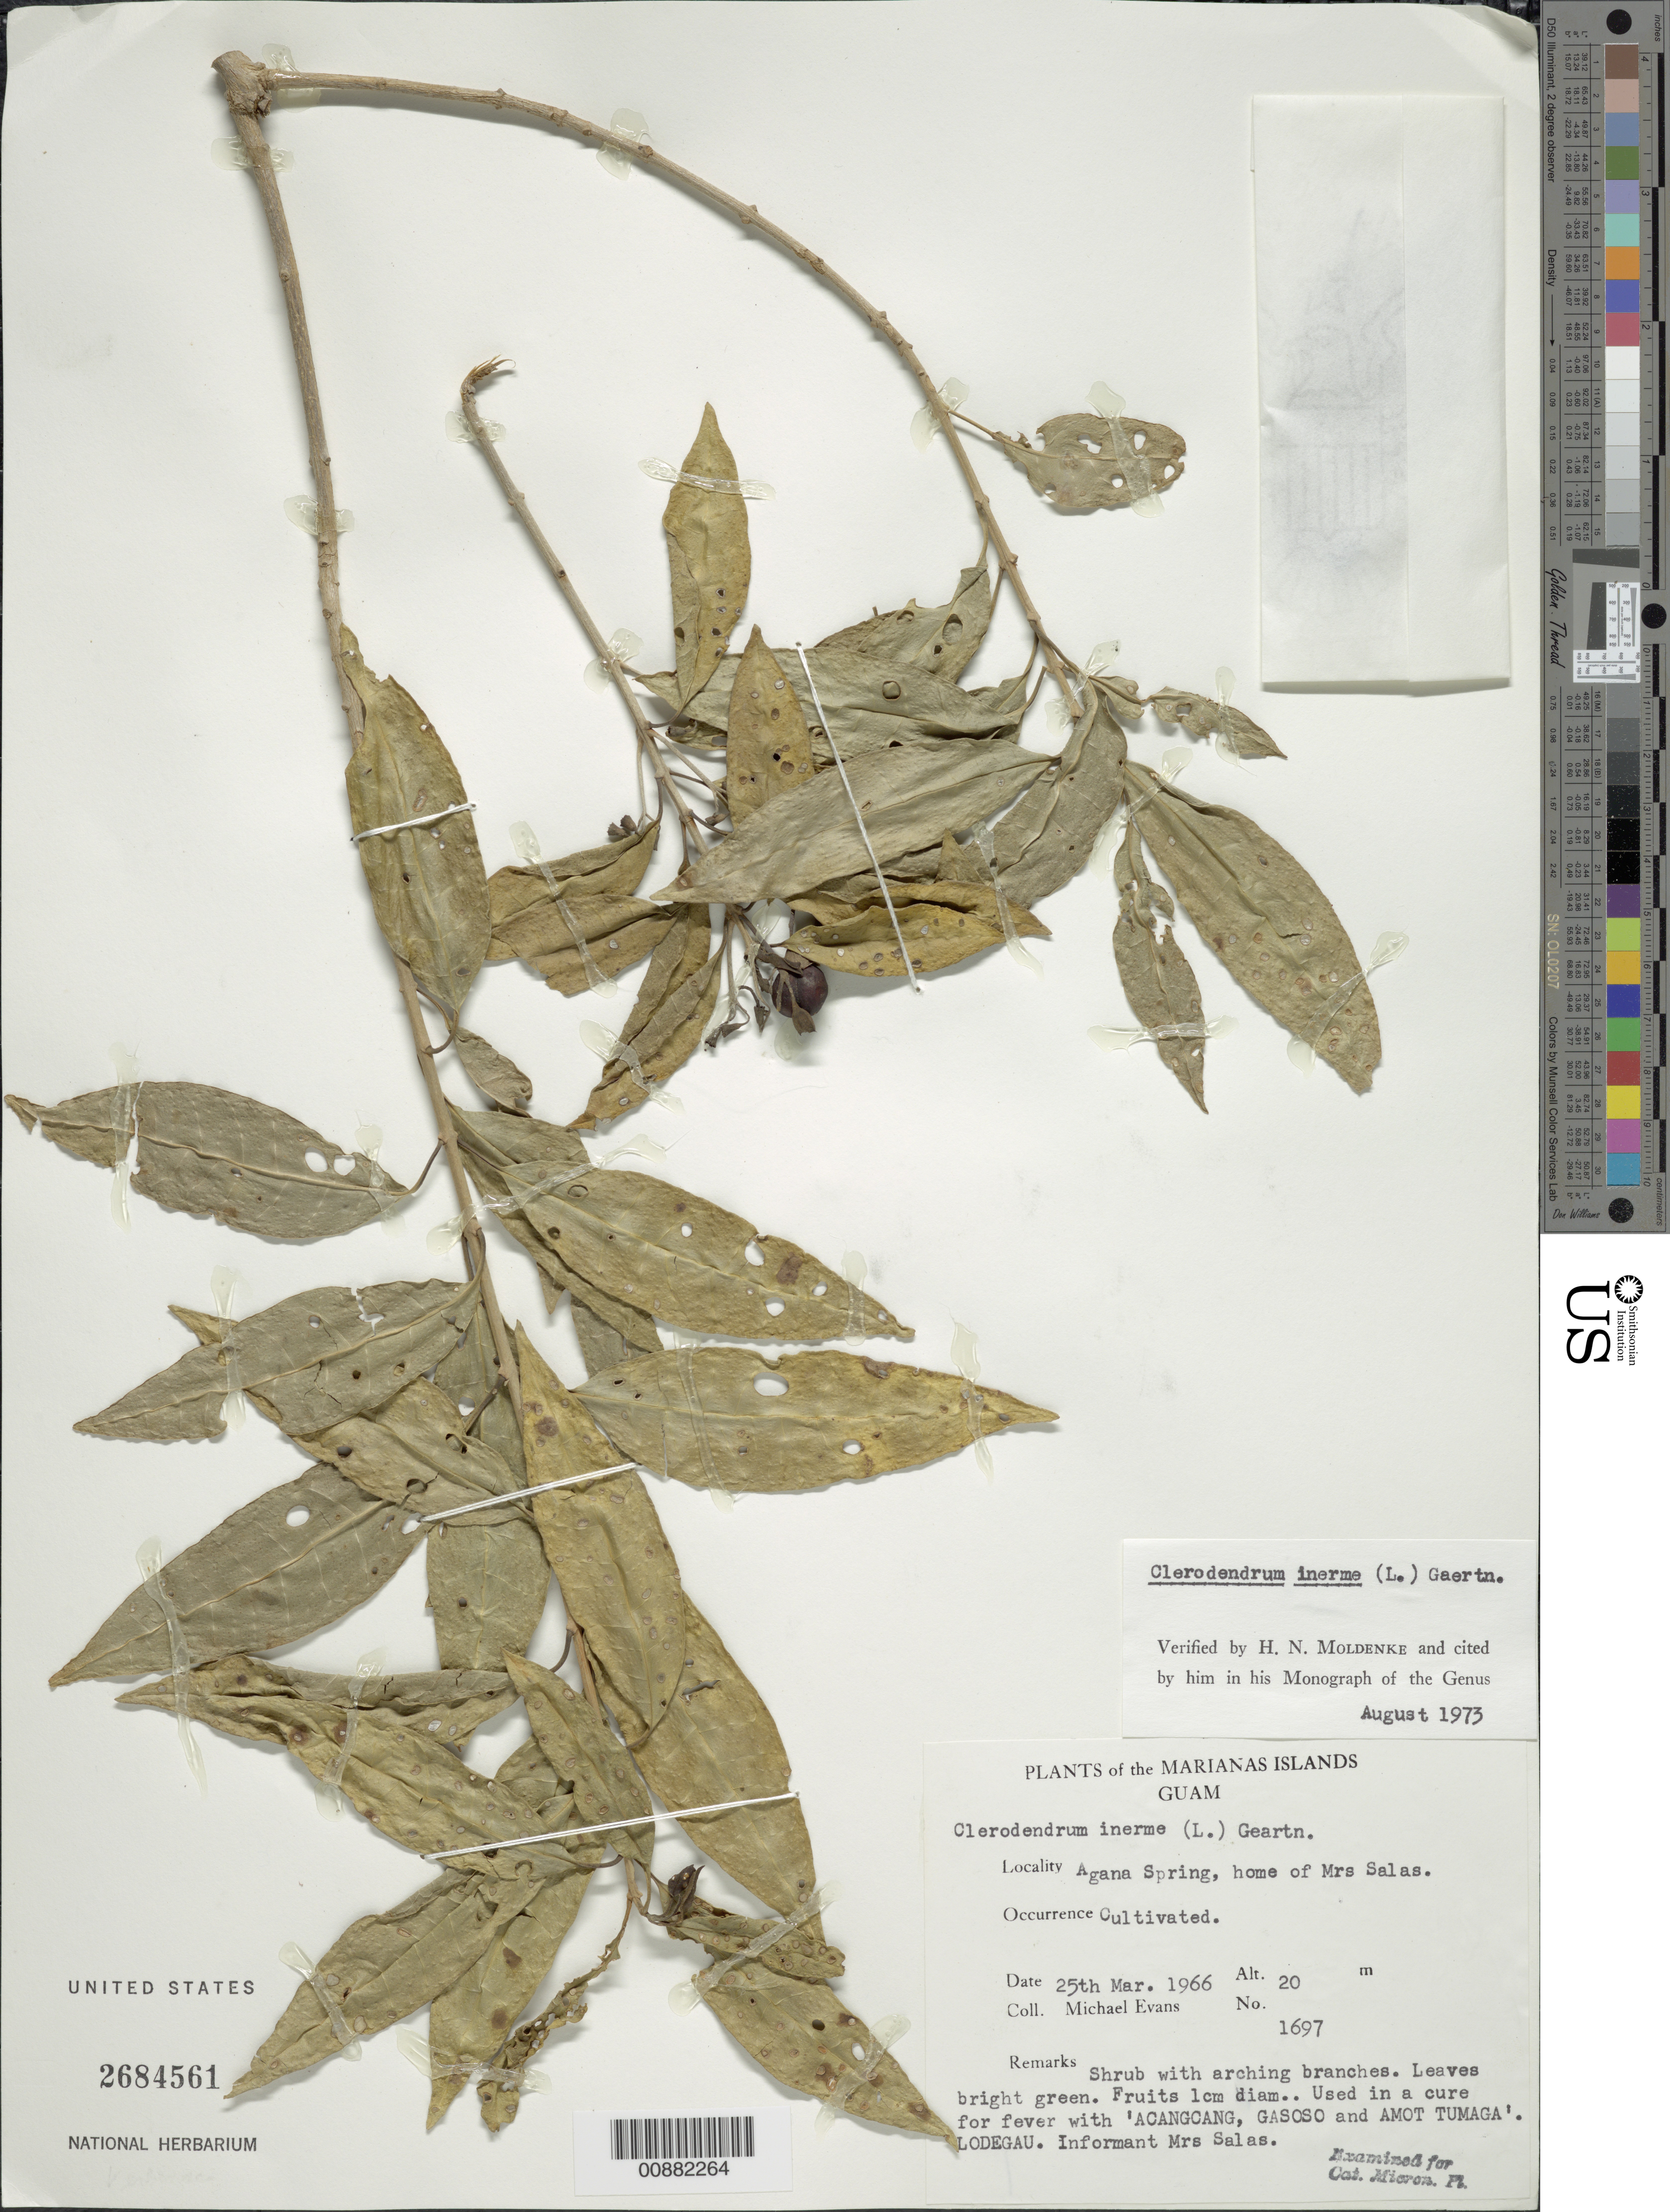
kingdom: Plantae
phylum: Tracheophyta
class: Magnoliopsida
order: Lamiales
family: Lamiaceae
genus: Clerodendrum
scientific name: Clerodendrum inerme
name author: (L.) Gaertn.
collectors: M. Evans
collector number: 1697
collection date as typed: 25 Mar 1966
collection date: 1966-03-25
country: Guam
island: Guam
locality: Agana Spring, home of Mrs. Salas.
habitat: cultivated.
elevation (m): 20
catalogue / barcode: US 2684561